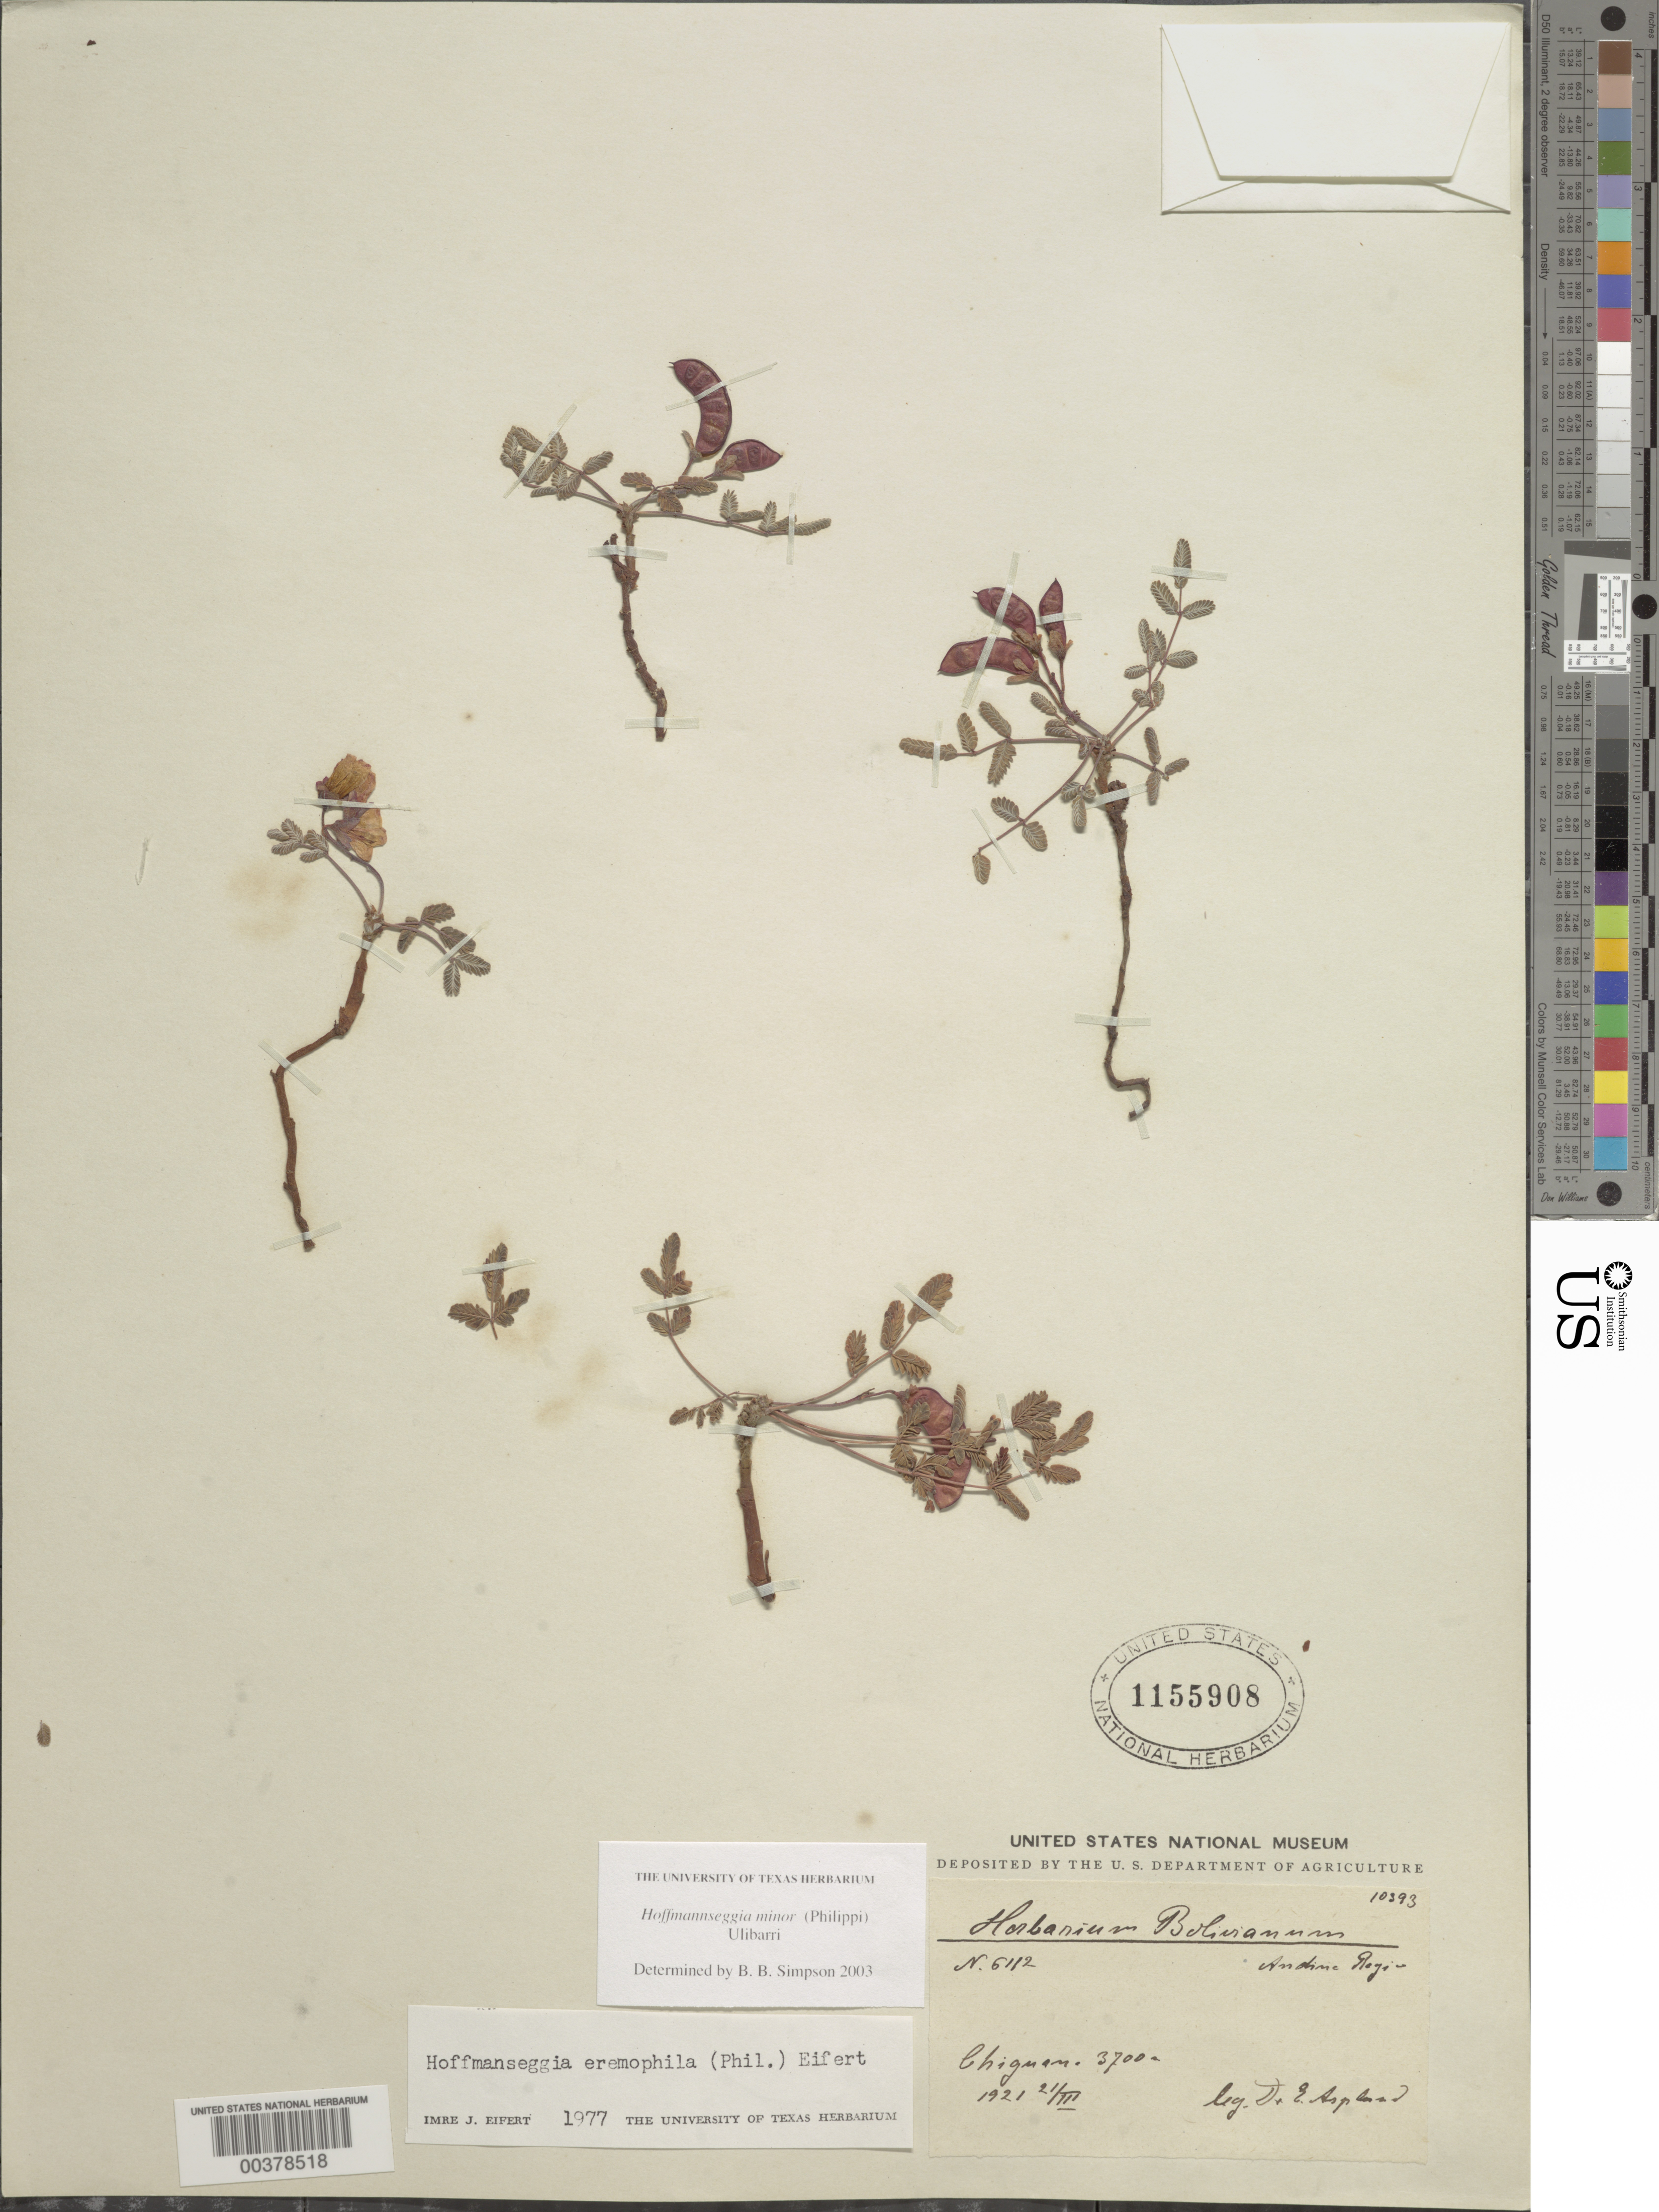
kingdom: Plantae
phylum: Tracheophyta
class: Magnoliopsida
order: Fabales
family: Fabaceae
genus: Hoffmannseggia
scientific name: Hoffmannseggia minor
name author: Phil.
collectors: E. Asplund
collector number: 6112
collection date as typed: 21 Mar 1921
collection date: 1921-03-21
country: Bolivia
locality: Chiguan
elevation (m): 3700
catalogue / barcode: US 1155908